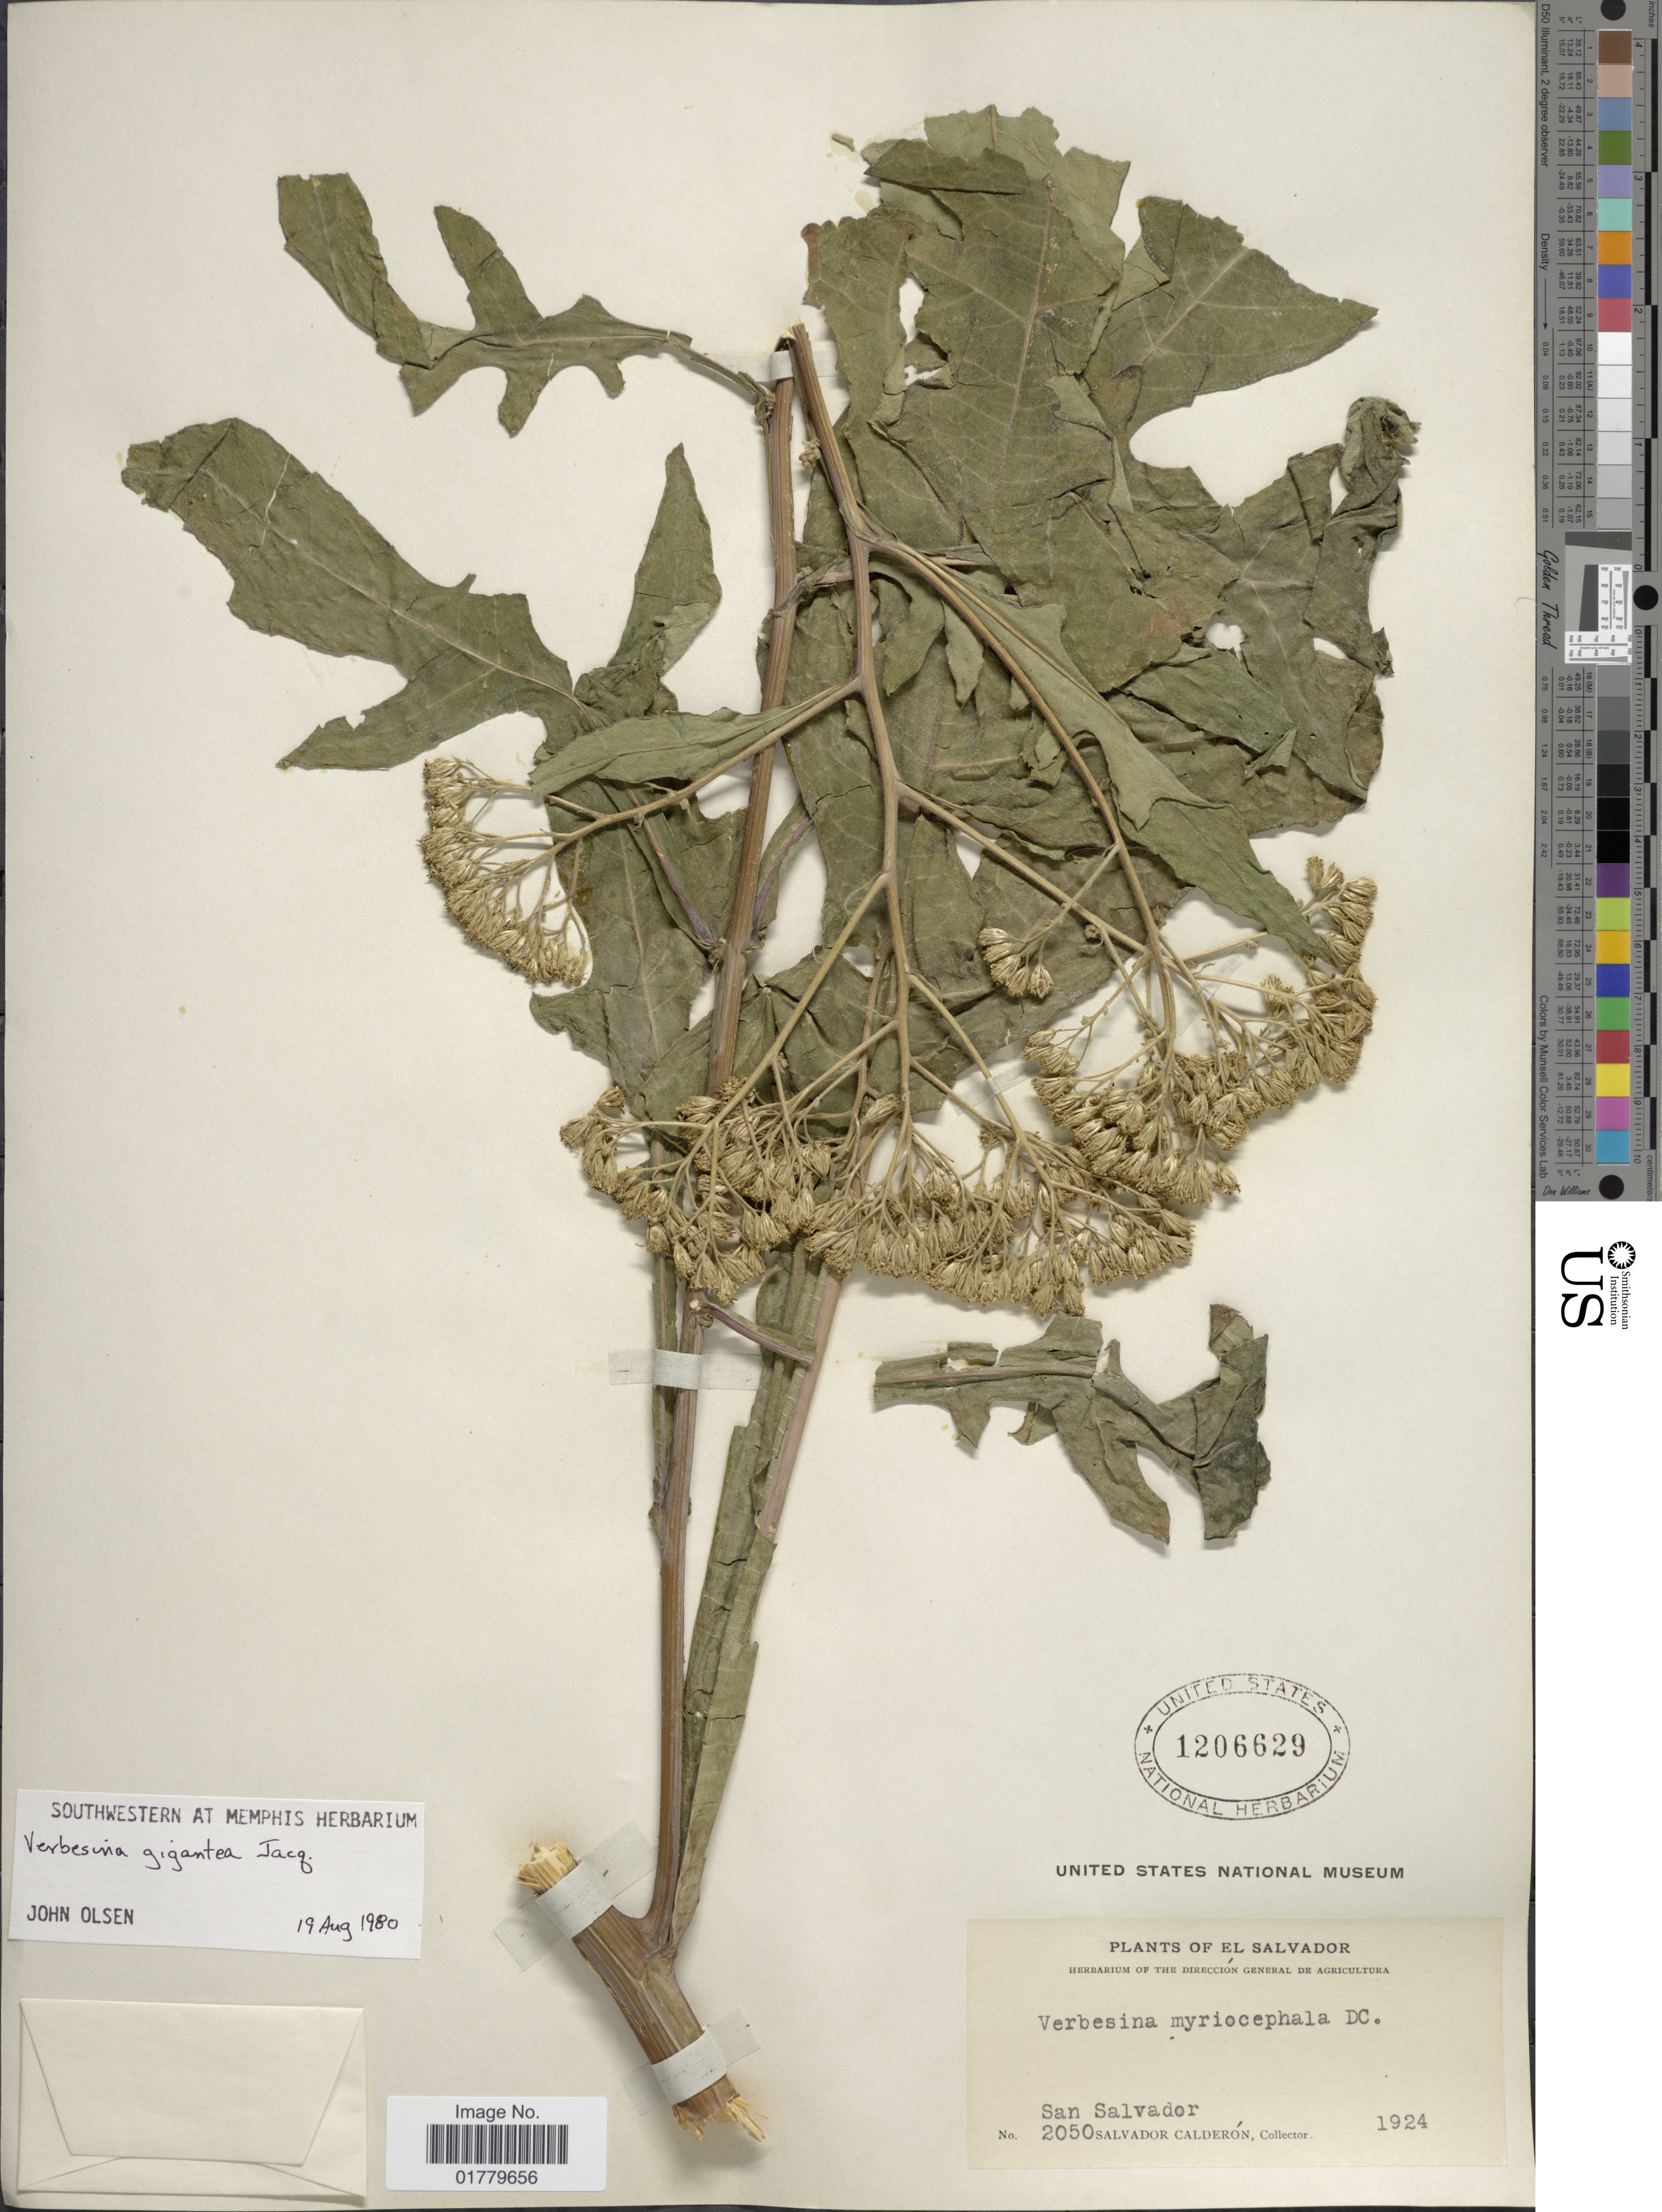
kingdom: Plantae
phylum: Tracheophyta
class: Magnoliopsida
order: Asterales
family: Asteraceae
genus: Verbesina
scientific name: Verbesina gigantea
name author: Jacq.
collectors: S. Calderón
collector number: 2050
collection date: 1924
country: El Salvador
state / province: San Salvador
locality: San Salvador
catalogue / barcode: US 1206629